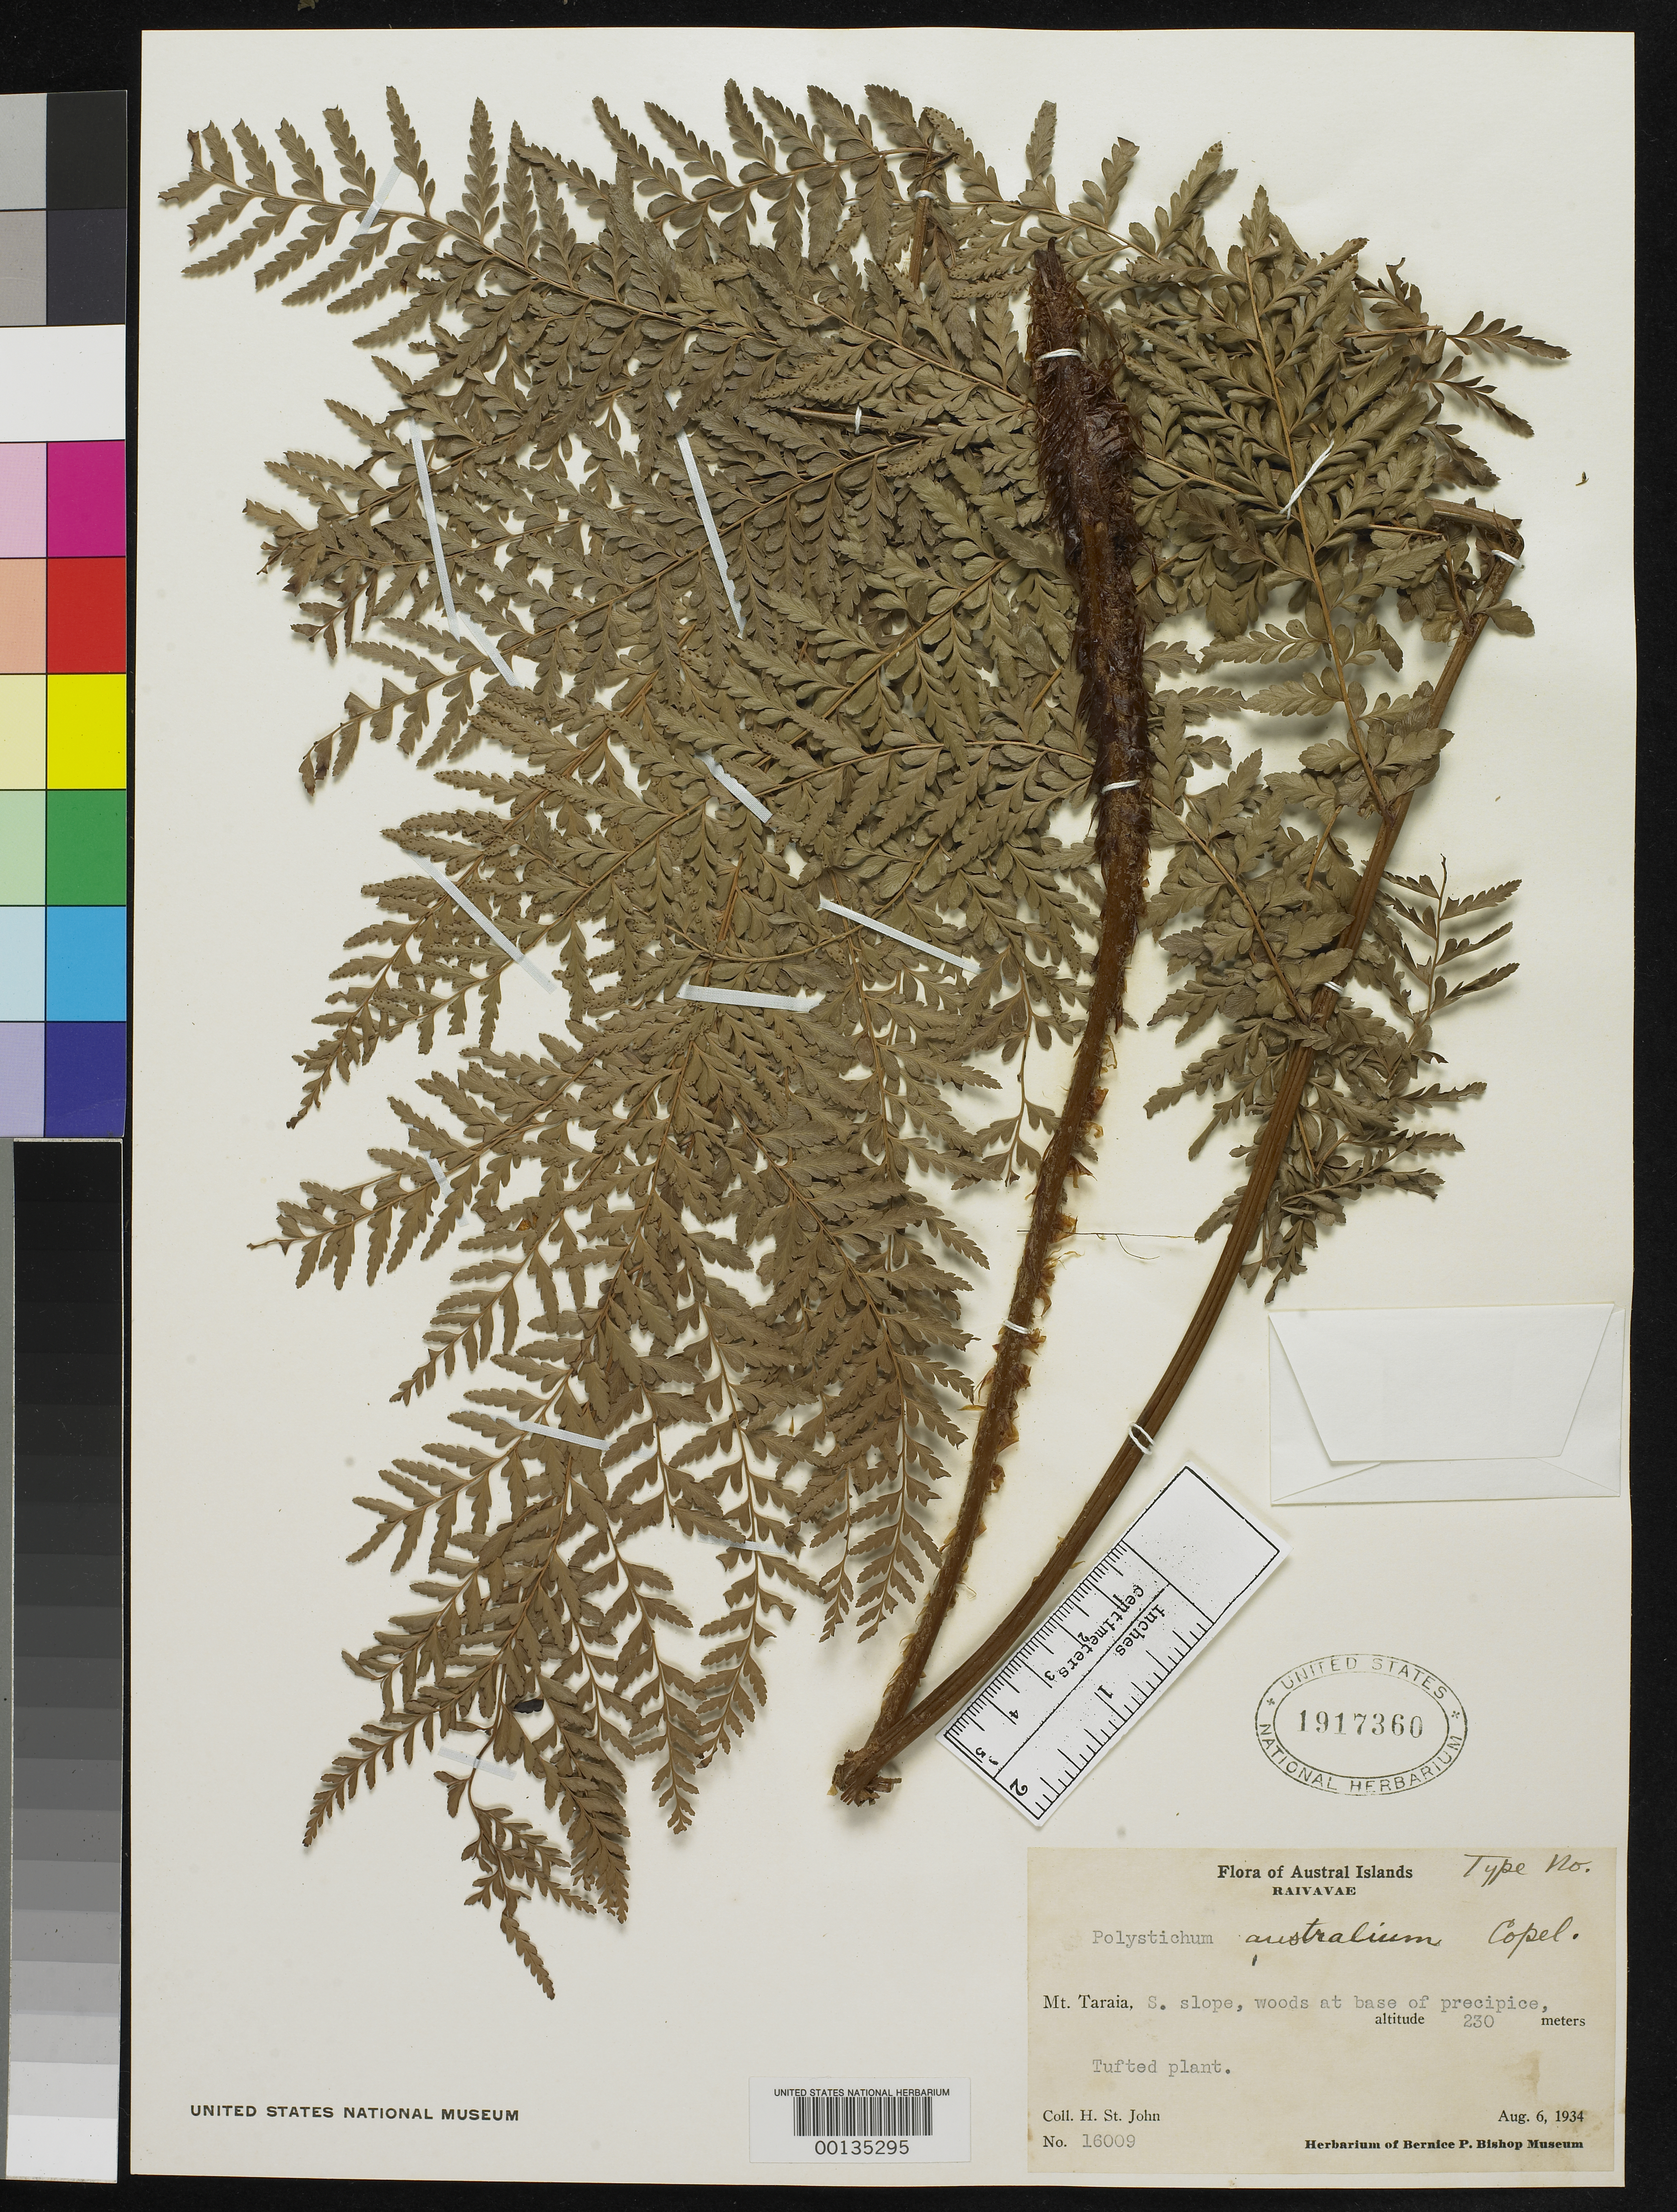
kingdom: Plantae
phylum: Tracheophyta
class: Polypodiopsida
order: Polypodiales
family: Dryopteridaceae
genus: Polystichum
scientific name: Polystichum australium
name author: Copel.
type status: Isotype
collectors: H. St. John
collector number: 1600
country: French Polynesia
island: Tubuai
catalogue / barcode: US 1917360